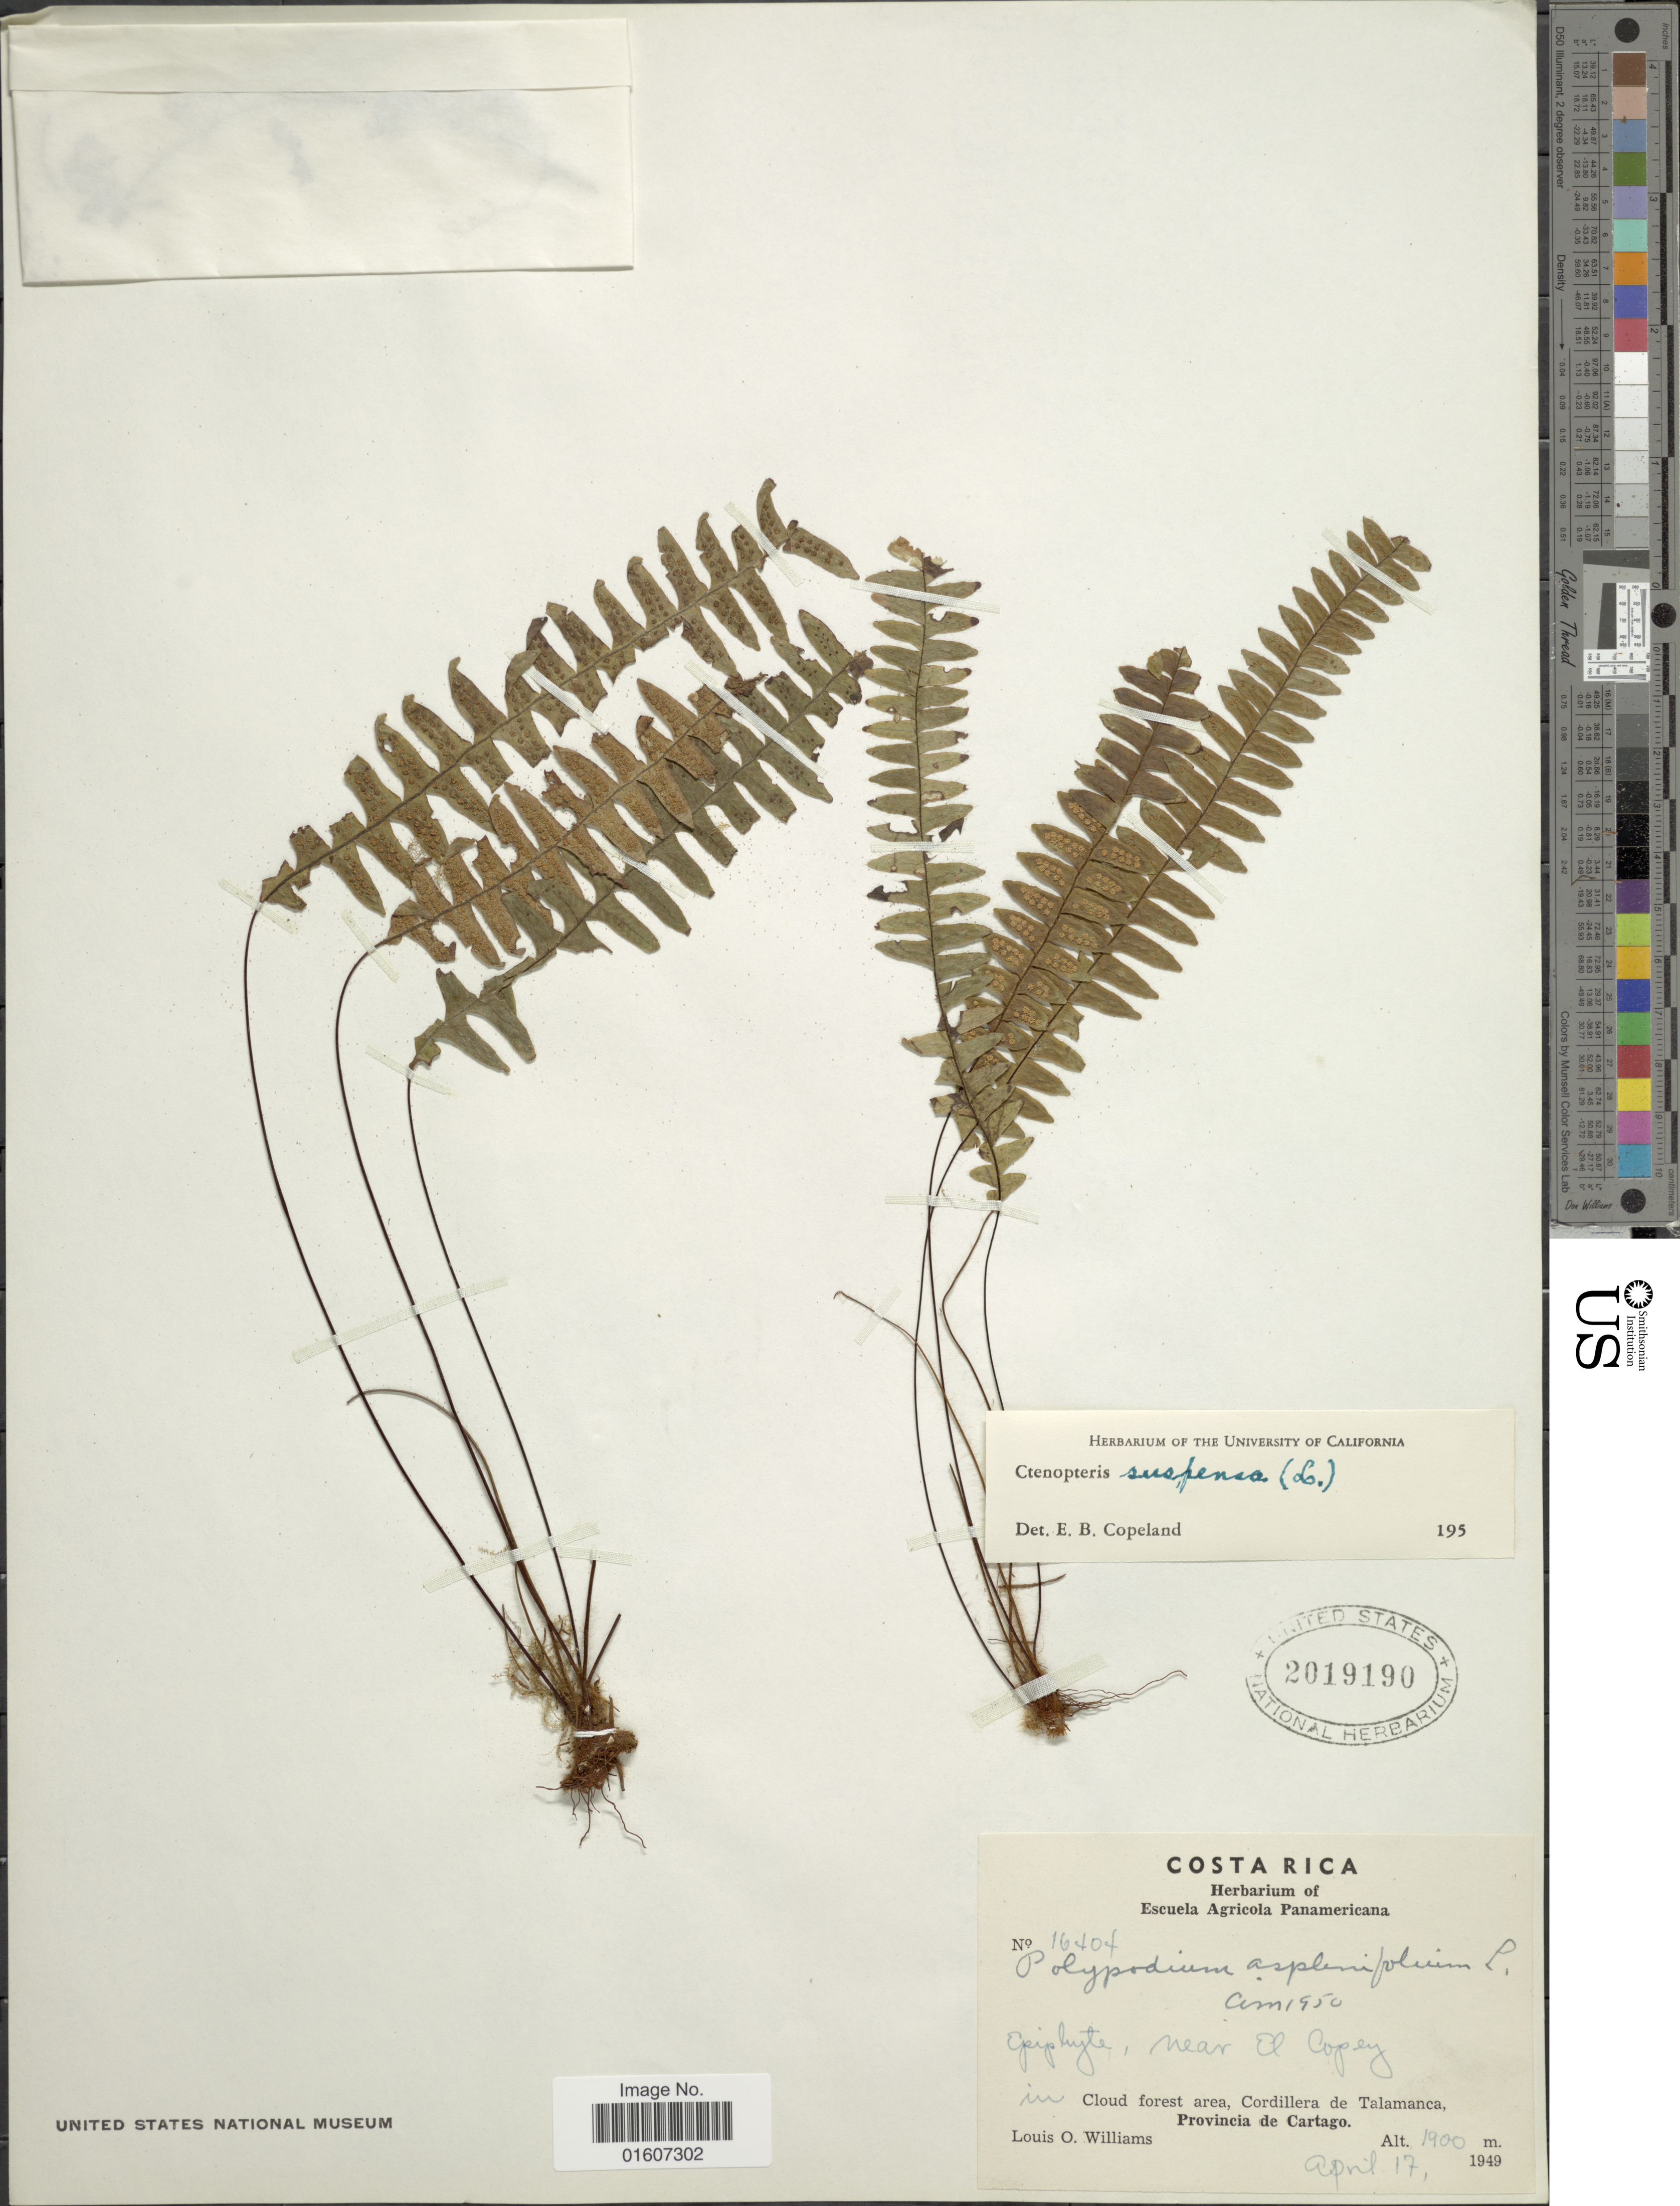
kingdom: Plantae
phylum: Tracheophyta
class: Polypodiopsida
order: Polypodiales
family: Polypodiaceae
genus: Terpsichore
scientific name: Terpsichore asplenifolia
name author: (L.) A.R. Sm.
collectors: L. O. Williams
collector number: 16404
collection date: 1949-04-17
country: Costa Rica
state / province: Cartago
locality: Near El Copey in Cloud forest area, Cordillera de Talamanca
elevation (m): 1900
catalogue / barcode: US 2019190